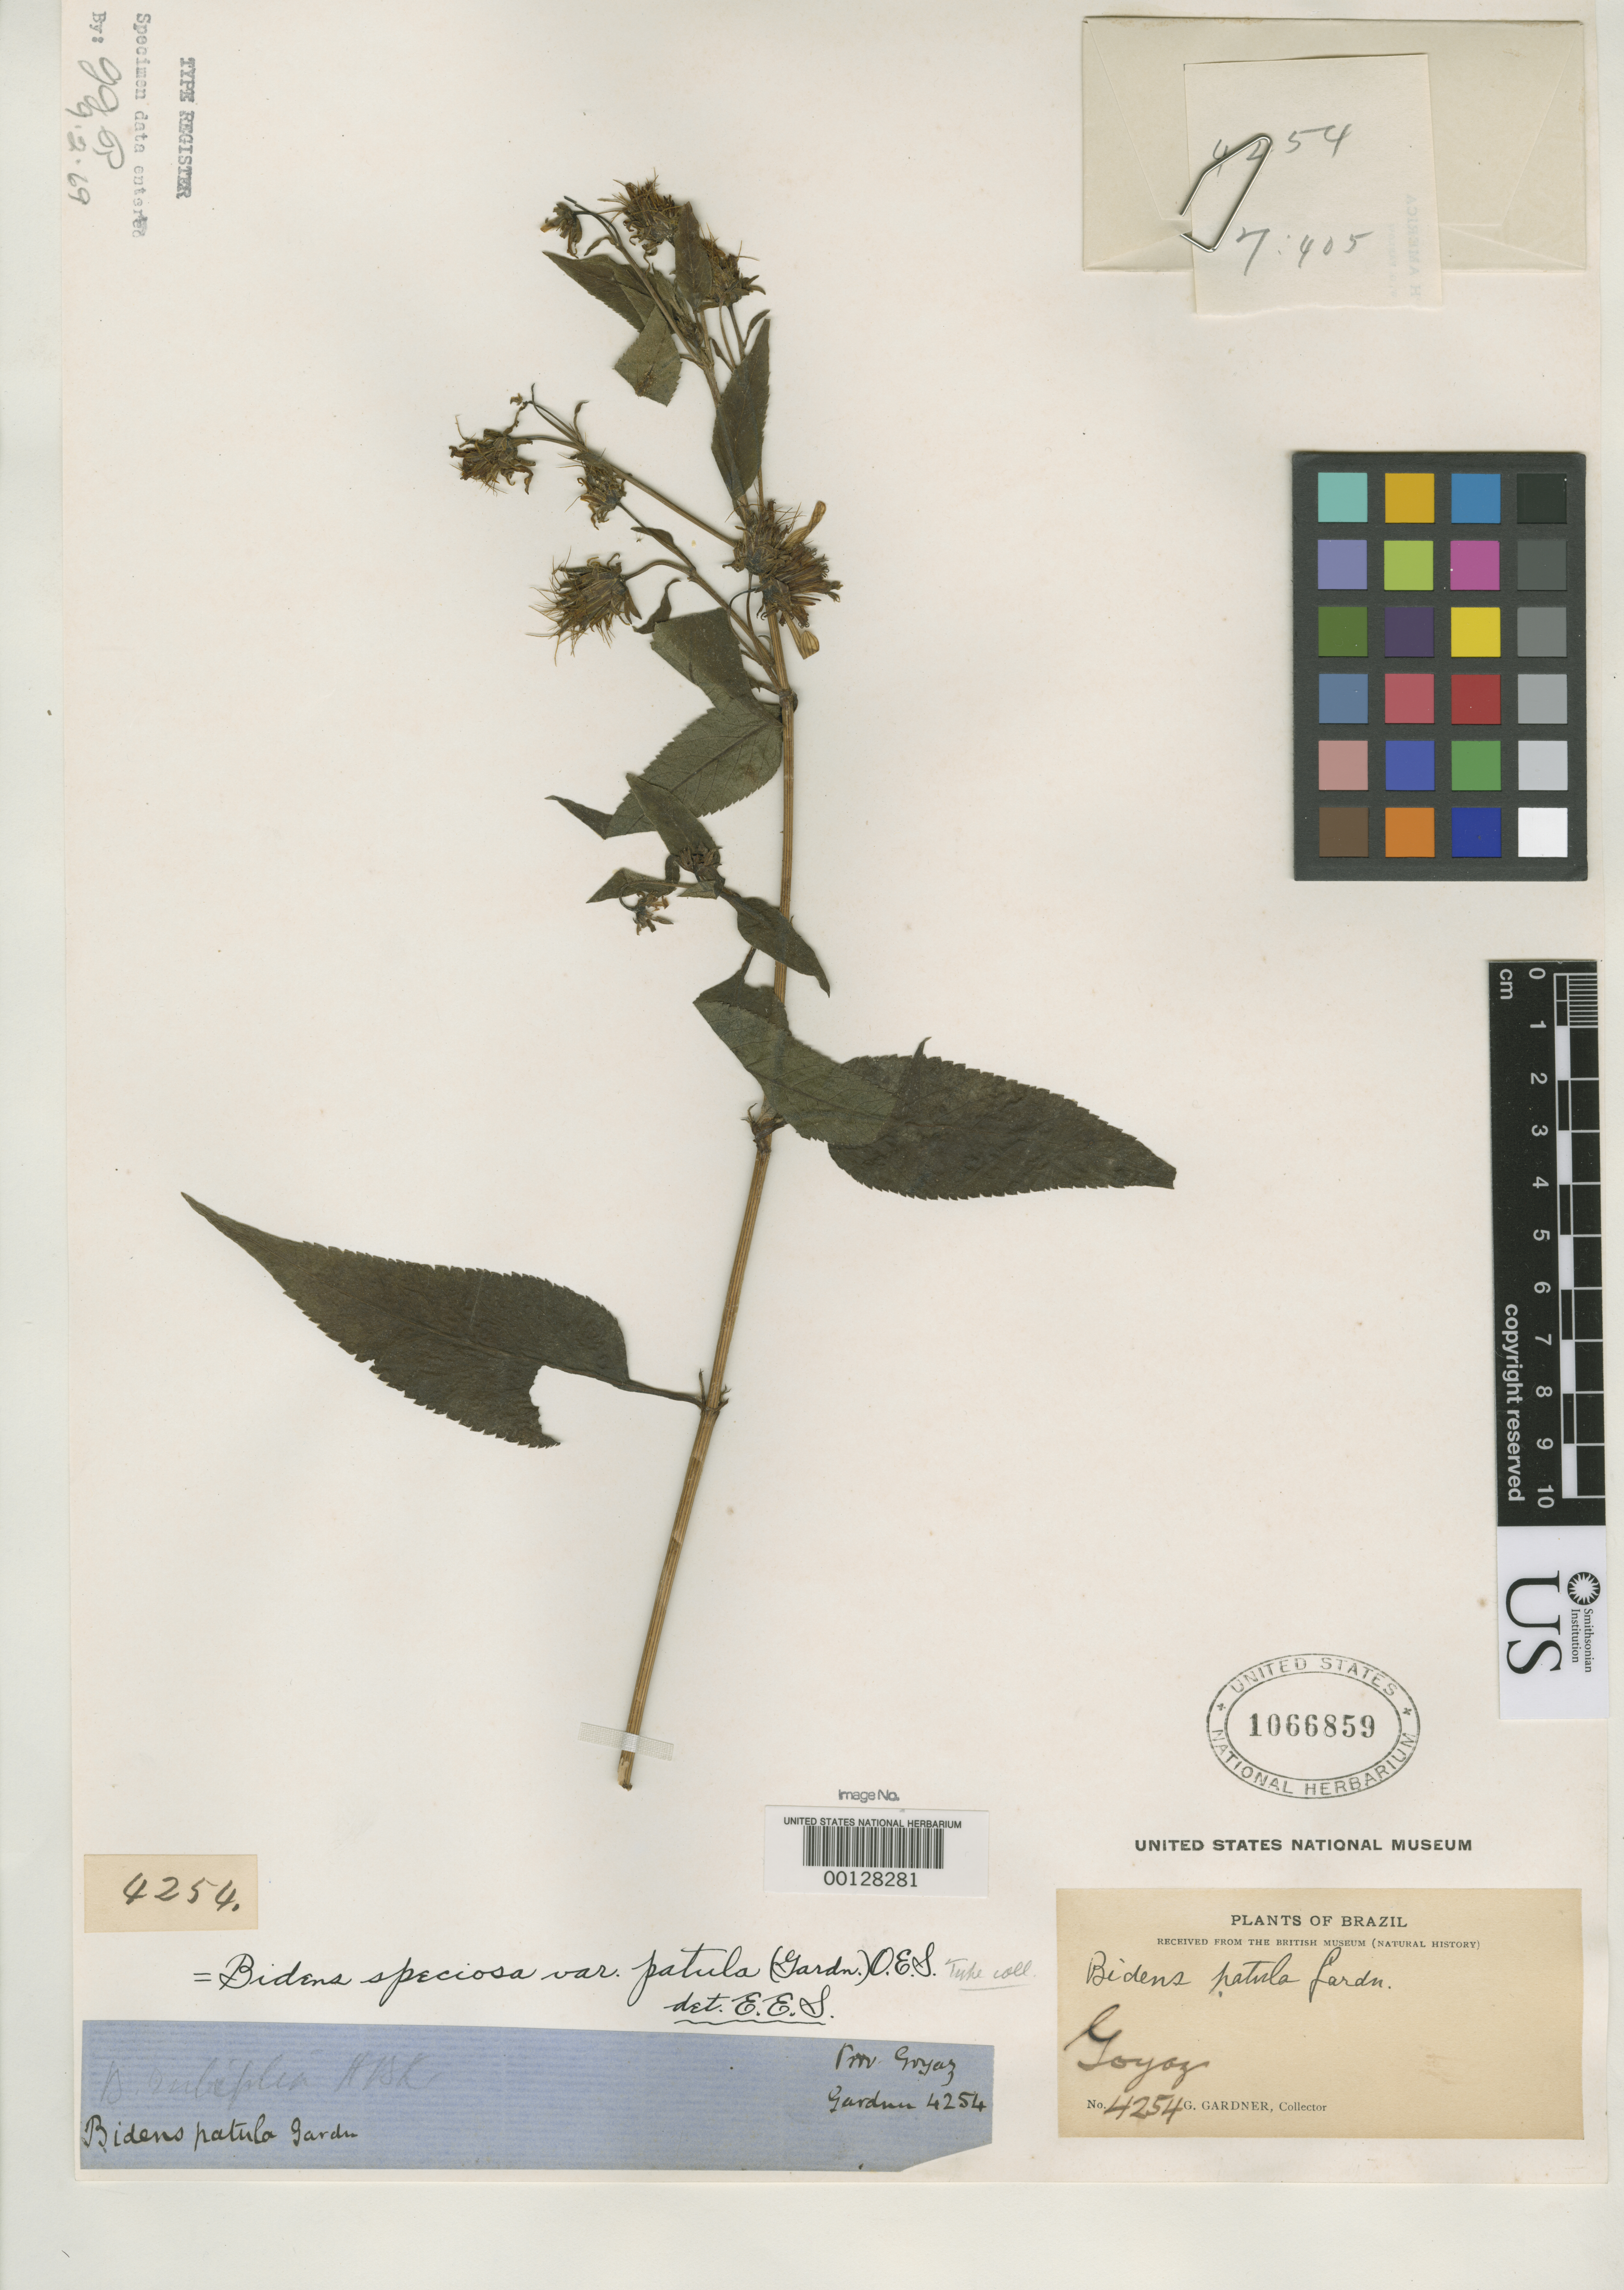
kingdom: Plantae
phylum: Tracheophyta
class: Magnoliopsida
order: Asterales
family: Asteraceae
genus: Bidens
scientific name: Bidens patula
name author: Gardner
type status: Isotype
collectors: G. Gardner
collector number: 4254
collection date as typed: May 1840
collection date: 1840-05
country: Brazil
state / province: Goiás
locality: San Bernardo.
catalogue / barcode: US 1066859